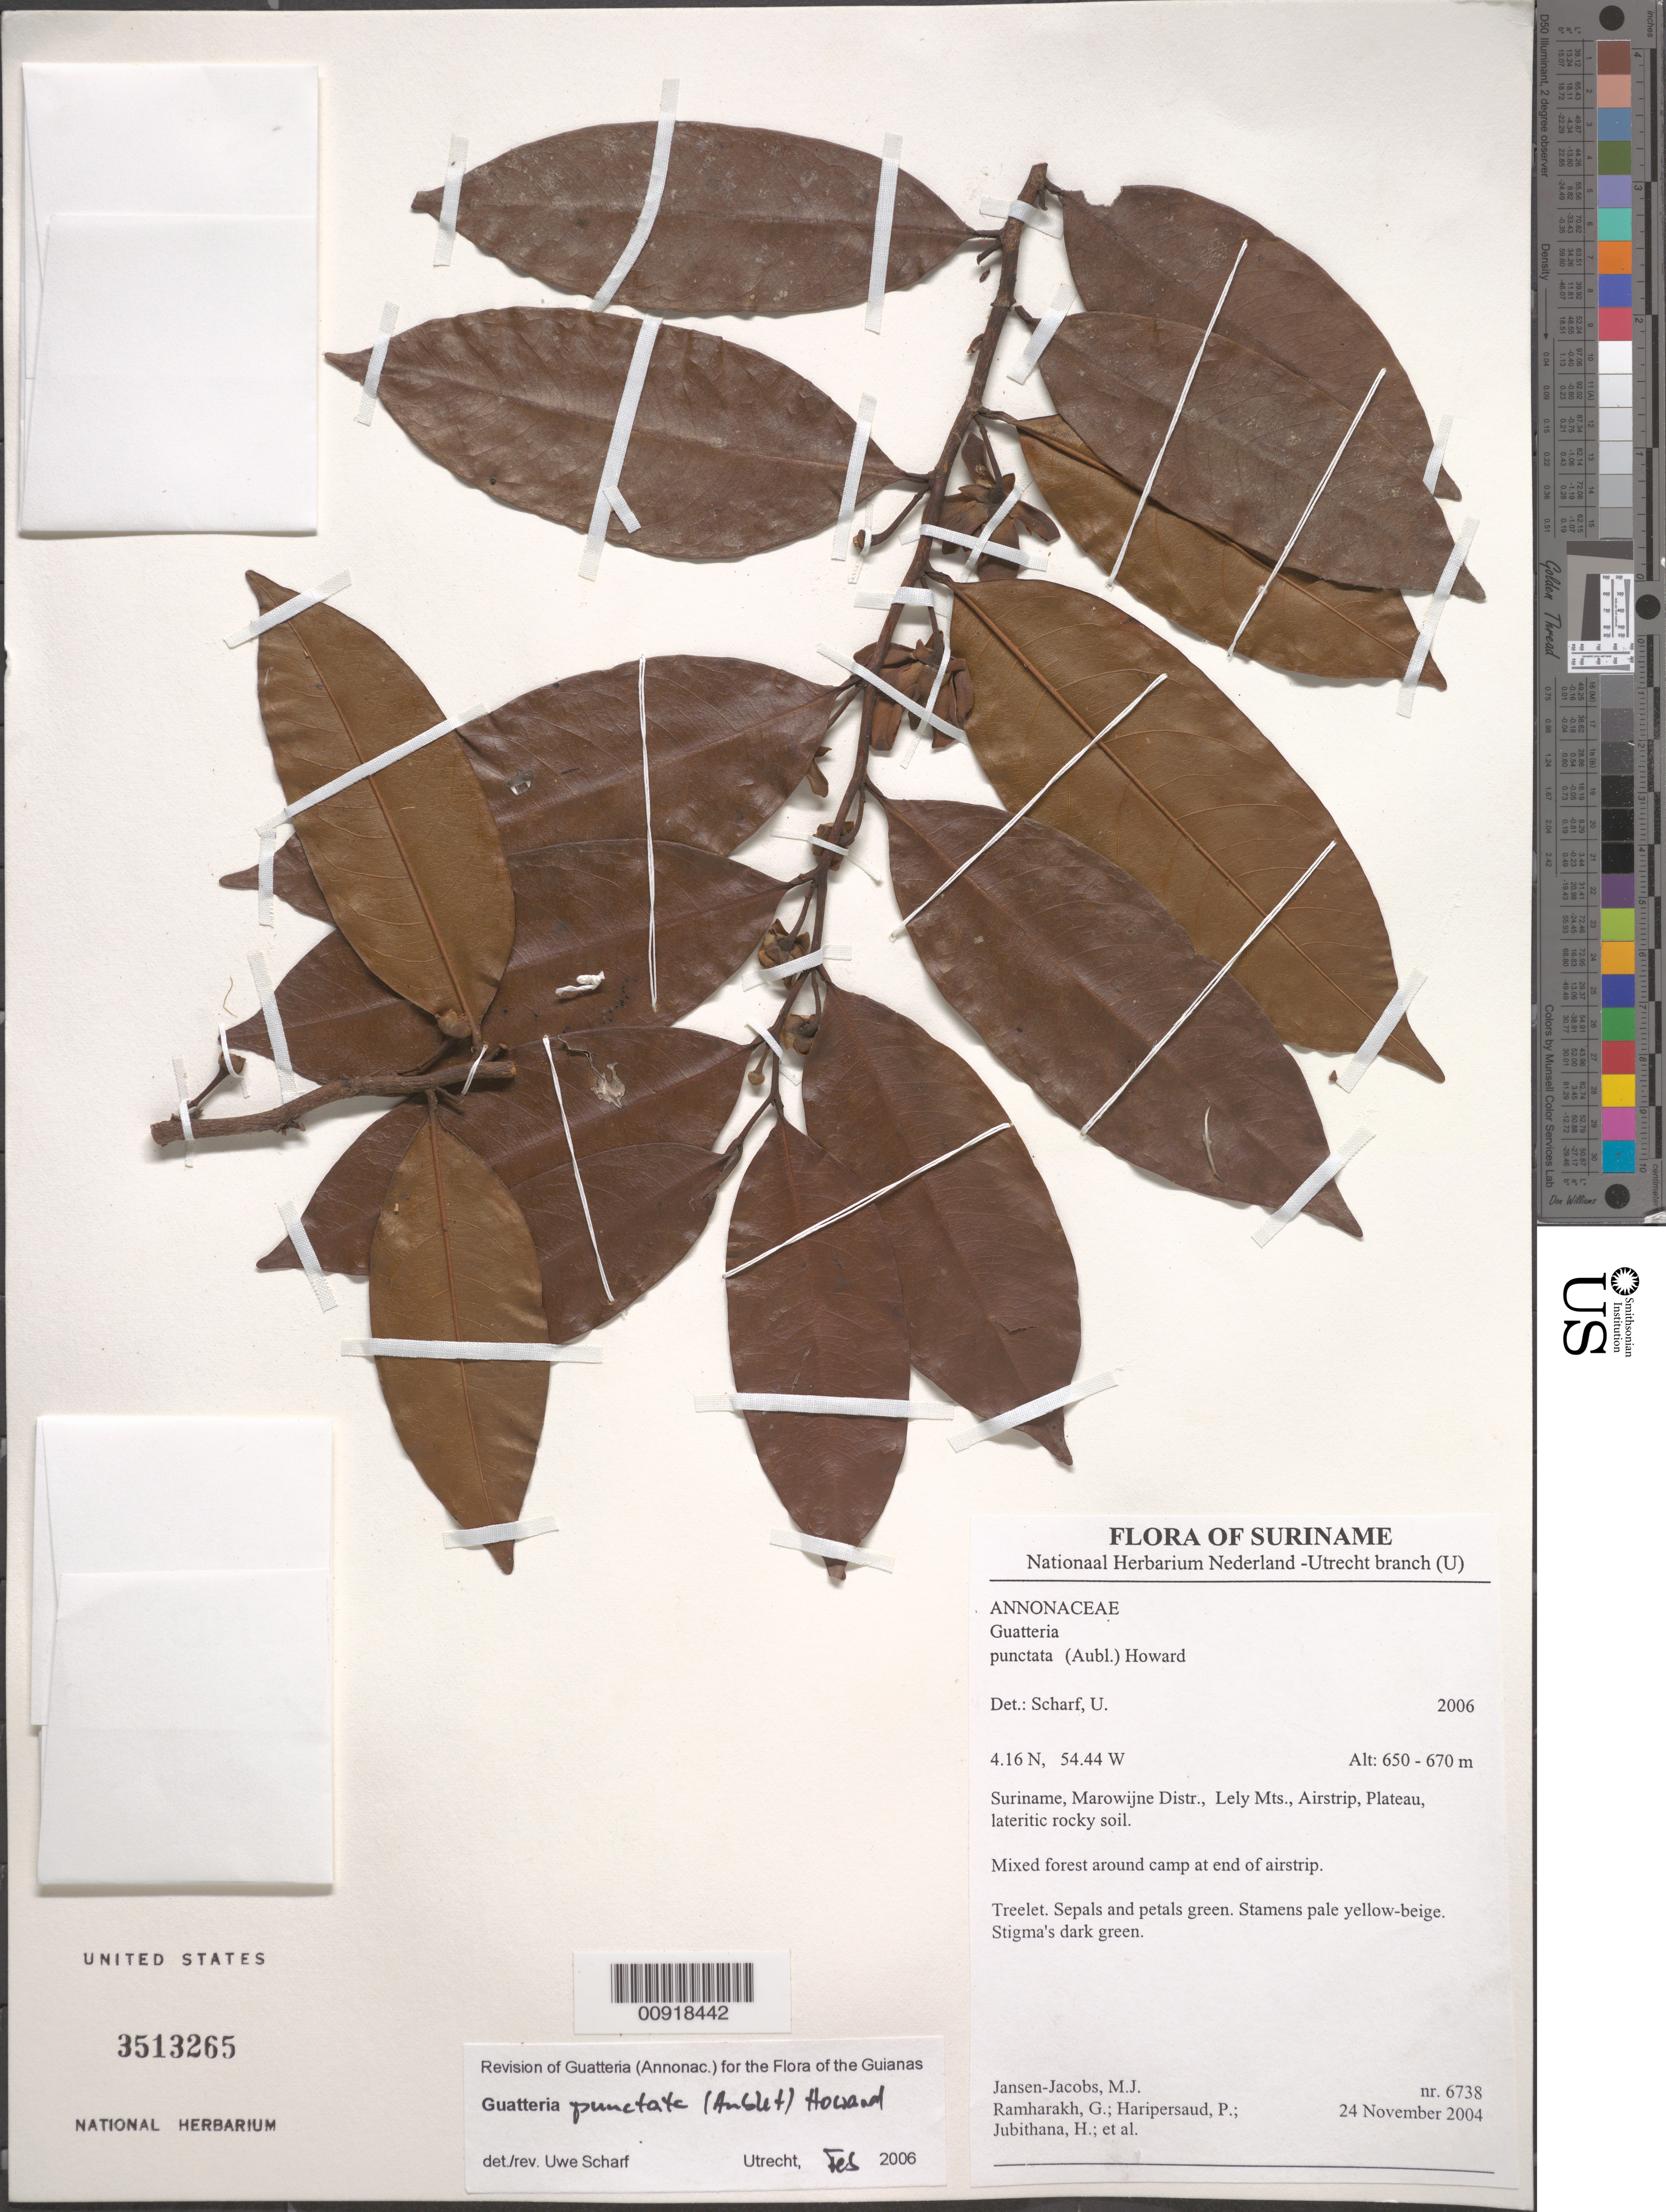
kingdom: Plantae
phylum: Tracheophyta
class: Magnoliopsida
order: Magnoliales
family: Annonaceae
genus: Guatteria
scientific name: Guatteria punctata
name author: (Aubl.) R.A. Howard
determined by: Scharf, U.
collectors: M. J. Jansen-Jacobs et al.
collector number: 6738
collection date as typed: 24-Nov-04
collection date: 2004-11-24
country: Suriname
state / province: Marowijne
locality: Lely Mts, around camp at end of airstrip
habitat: Mixed forest; lateritic rocky soil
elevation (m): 650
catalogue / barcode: US 3513265